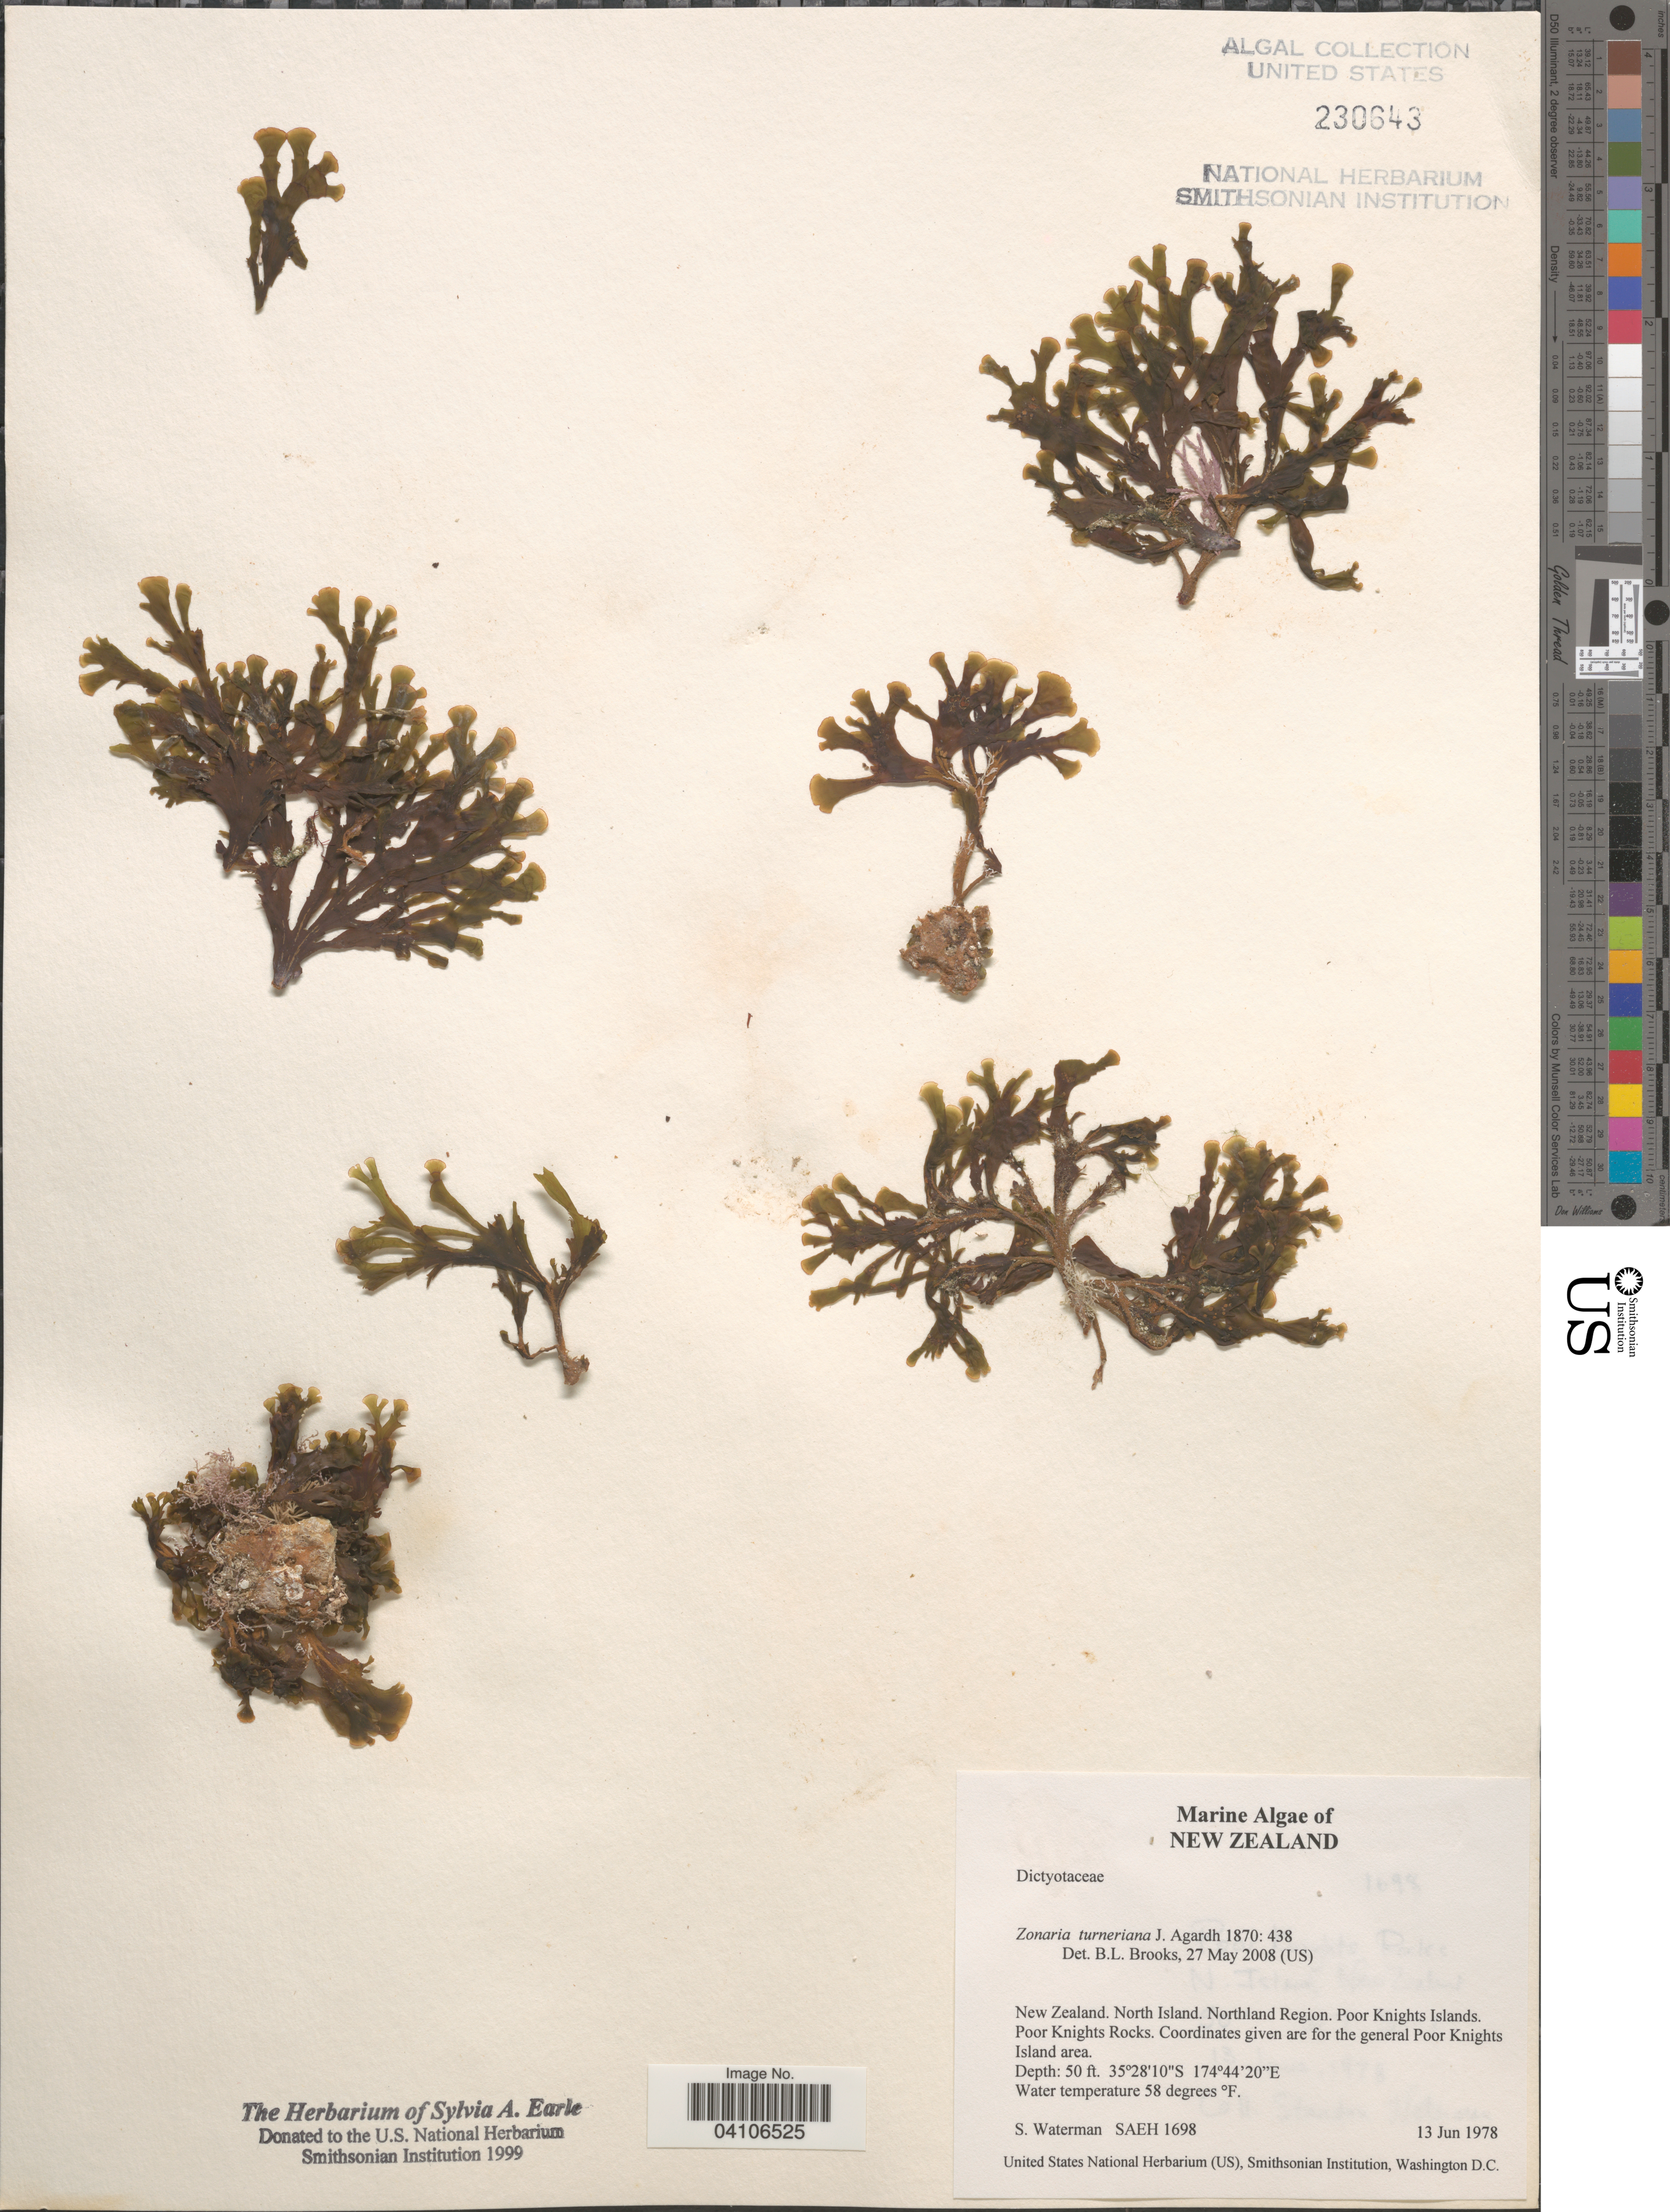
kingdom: Chromista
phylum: Ochrophyta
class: Phaeophyceae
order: Dictyotales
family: Dictyotaceae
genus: Zonaria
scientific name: Zonaria turneriana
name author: J. Agardh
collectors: S. Waterman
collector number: SAEH 1698?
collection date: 1978-06-13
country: New Zealand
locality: North Island. Northland Region. Poor Knights Islands. Poor Knights Rocks. Coordinates given are for the general Poor Knights Island area [unsure placement].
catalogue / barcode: US 230643